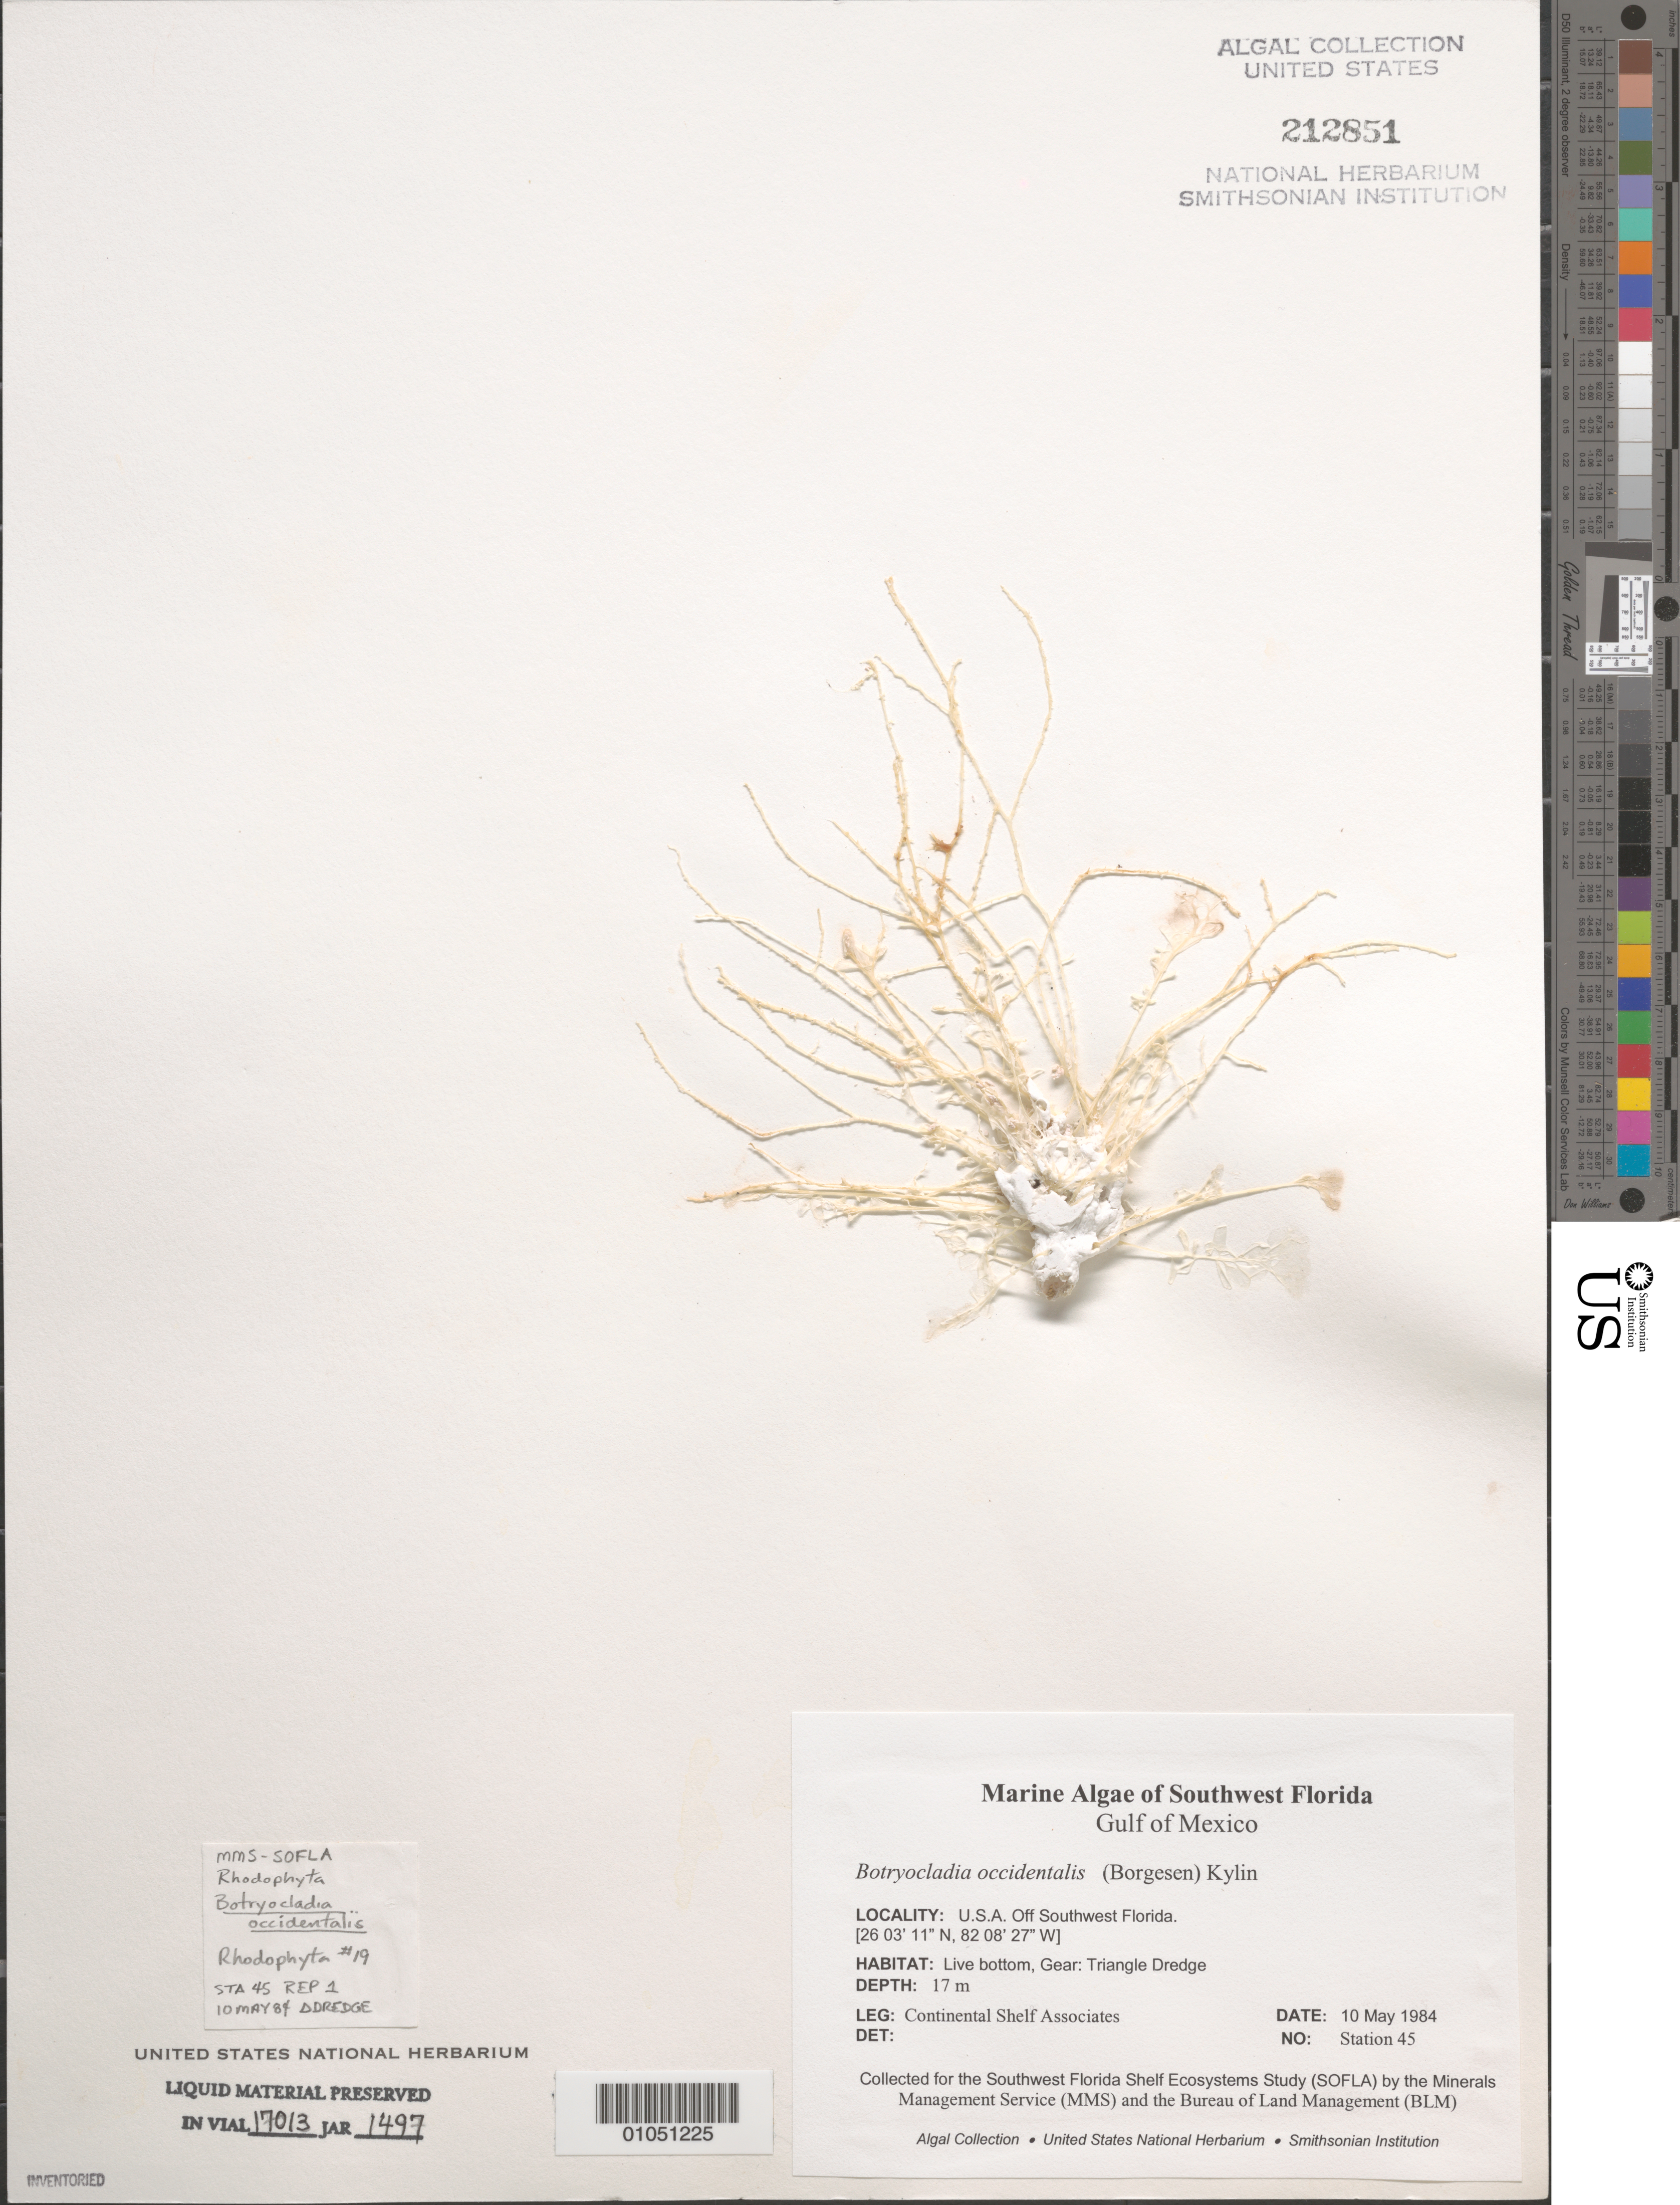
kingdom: Plantae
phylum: Rhodophyta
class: Florideophyceae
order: Rhodymeniales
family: Rhodymeniaceae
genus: Botryocladia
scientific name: Botryocladia occidentalis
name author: (Børgesen) Kylin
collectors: Continental Shelf Associates Inc.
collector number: Station 45 Repl 1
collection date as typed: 10 May 1984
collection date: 1984-05-10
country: United States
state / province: Florida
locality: Gulf of Mexico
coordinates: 26 03'11"N, 82 08'27"W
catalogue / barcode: US 212851